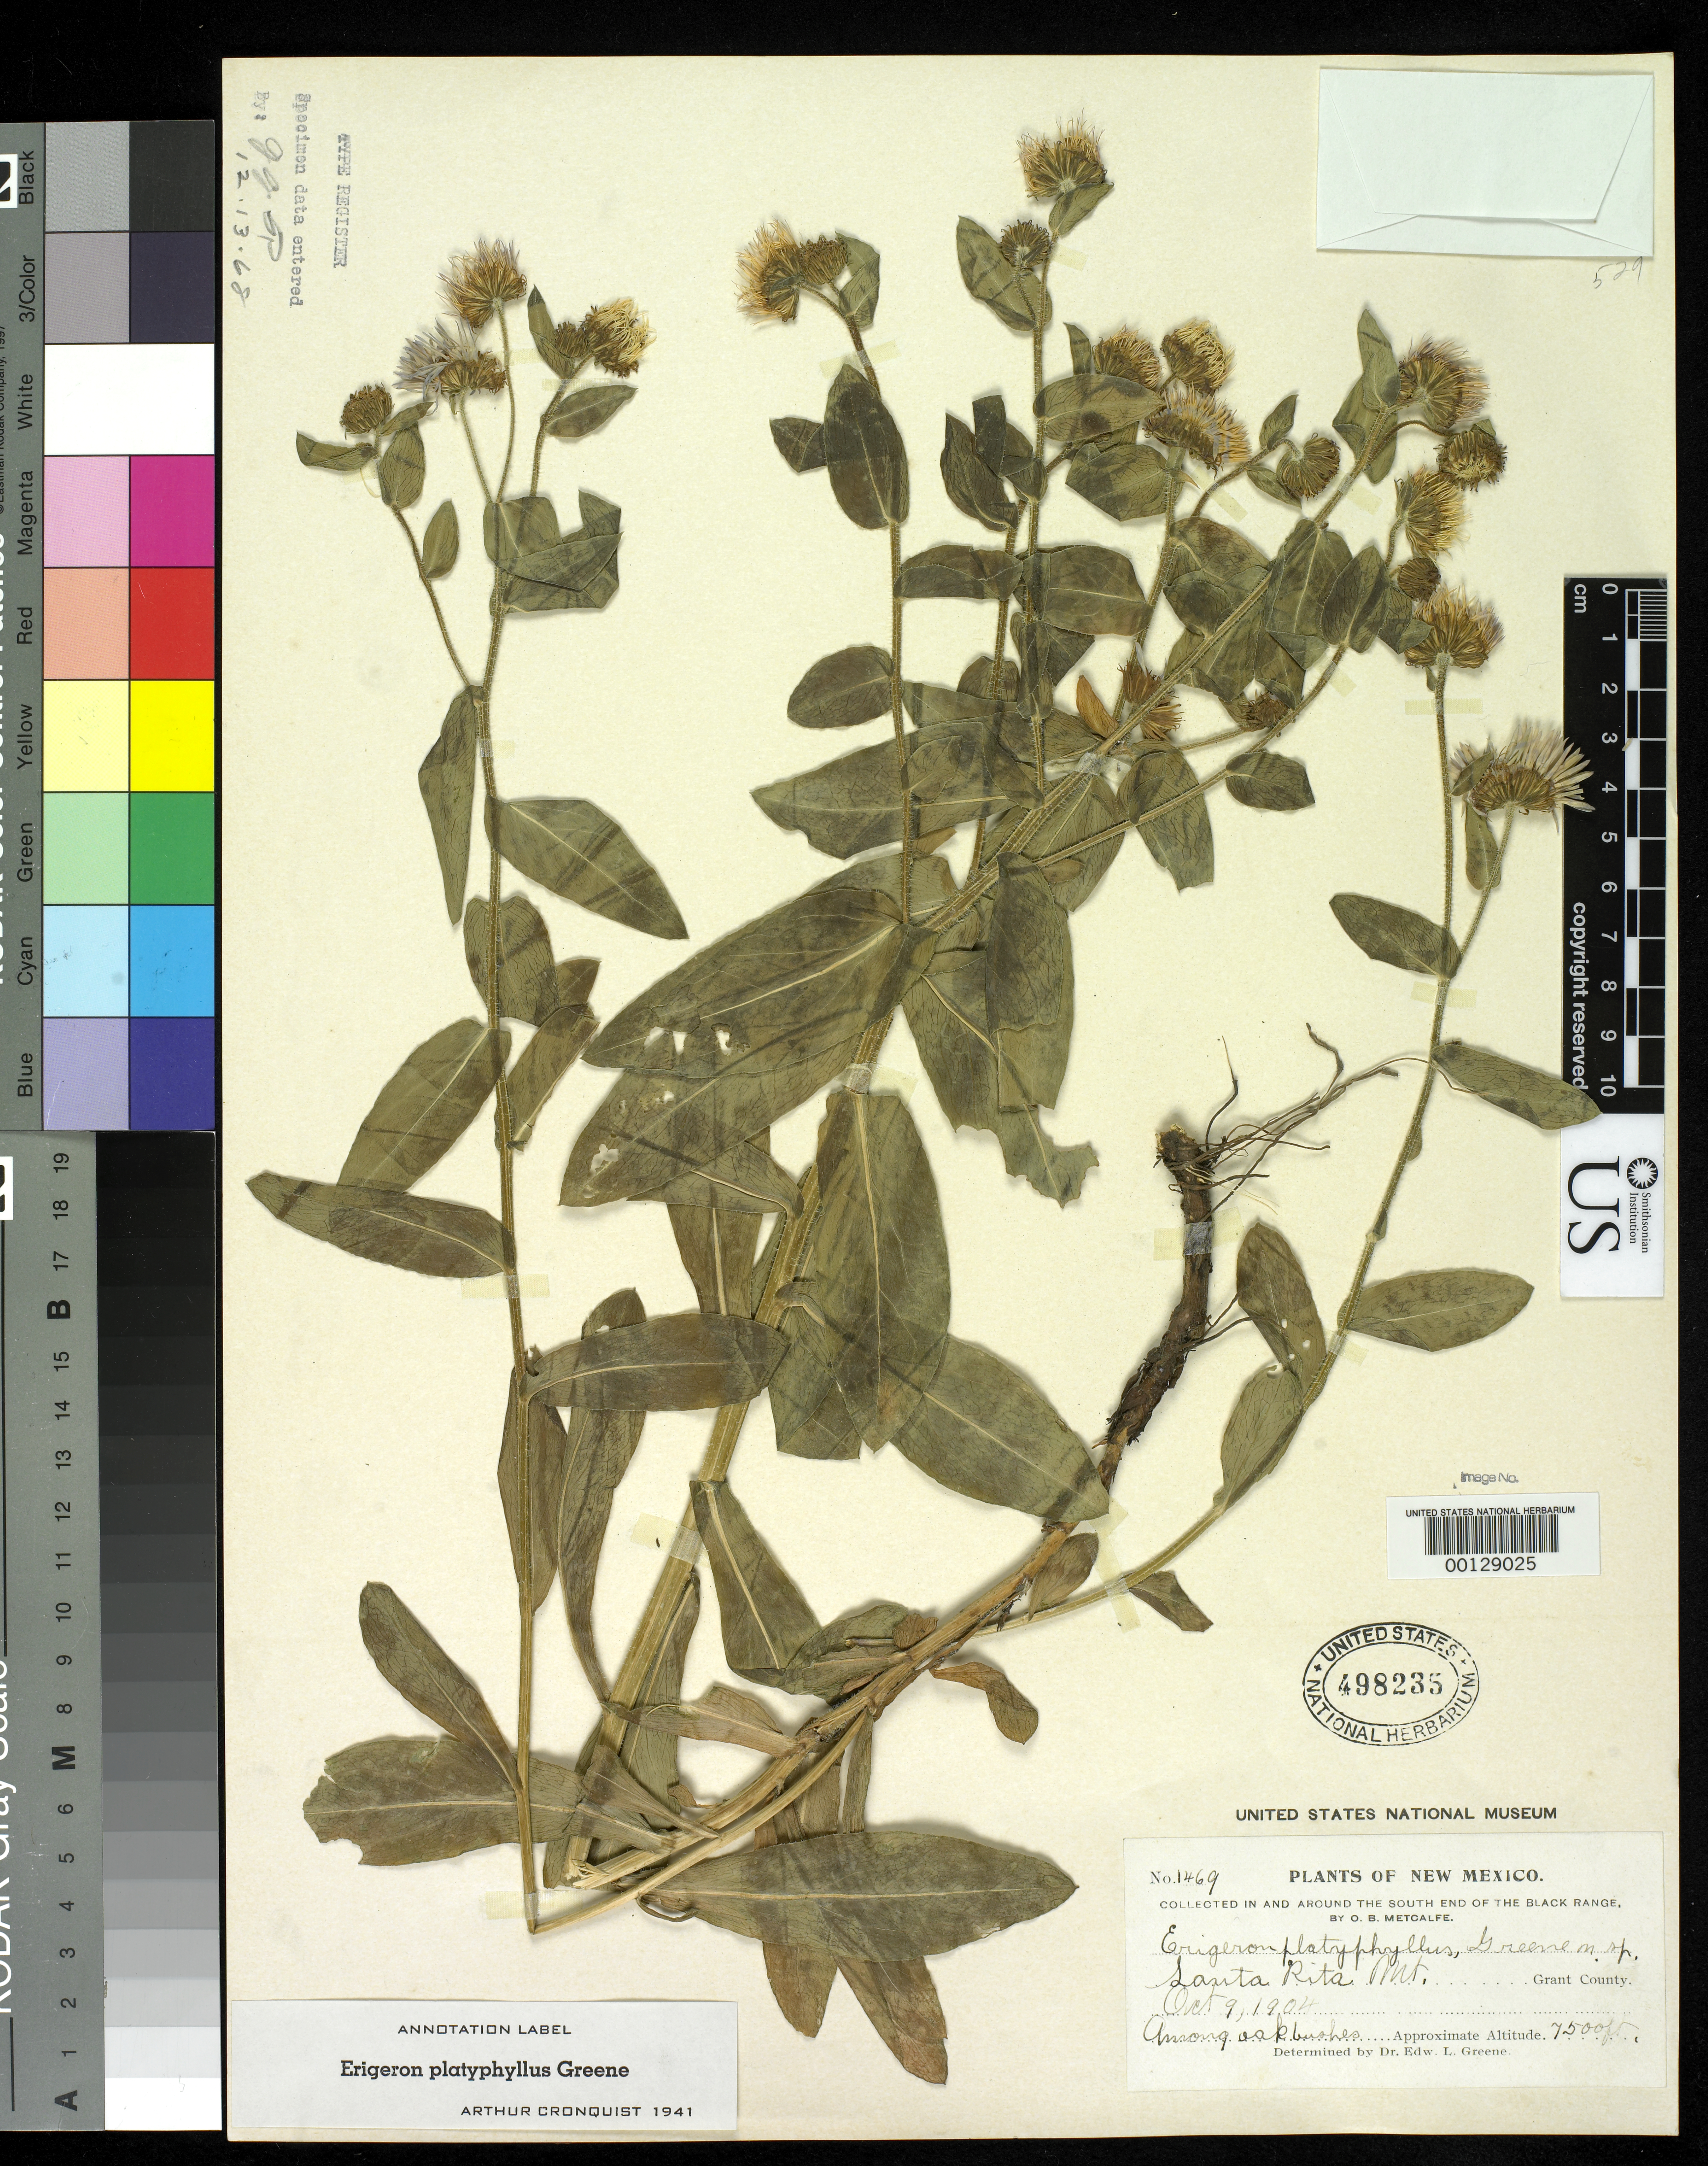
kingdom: Plantae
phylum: Tracheophyta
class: Magnoliopsida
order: Asterales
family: Asteraceae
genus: Erigeron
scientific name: Erigeron platyphyllus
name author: Greene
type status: Isotype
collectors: O. B. Metcalfe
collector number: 1469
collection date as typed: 09 Oct 1904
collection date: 1904-10-09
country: United States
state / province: New Mexico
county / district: Grant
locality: Santa Rita Mts.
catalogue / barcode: US 498235